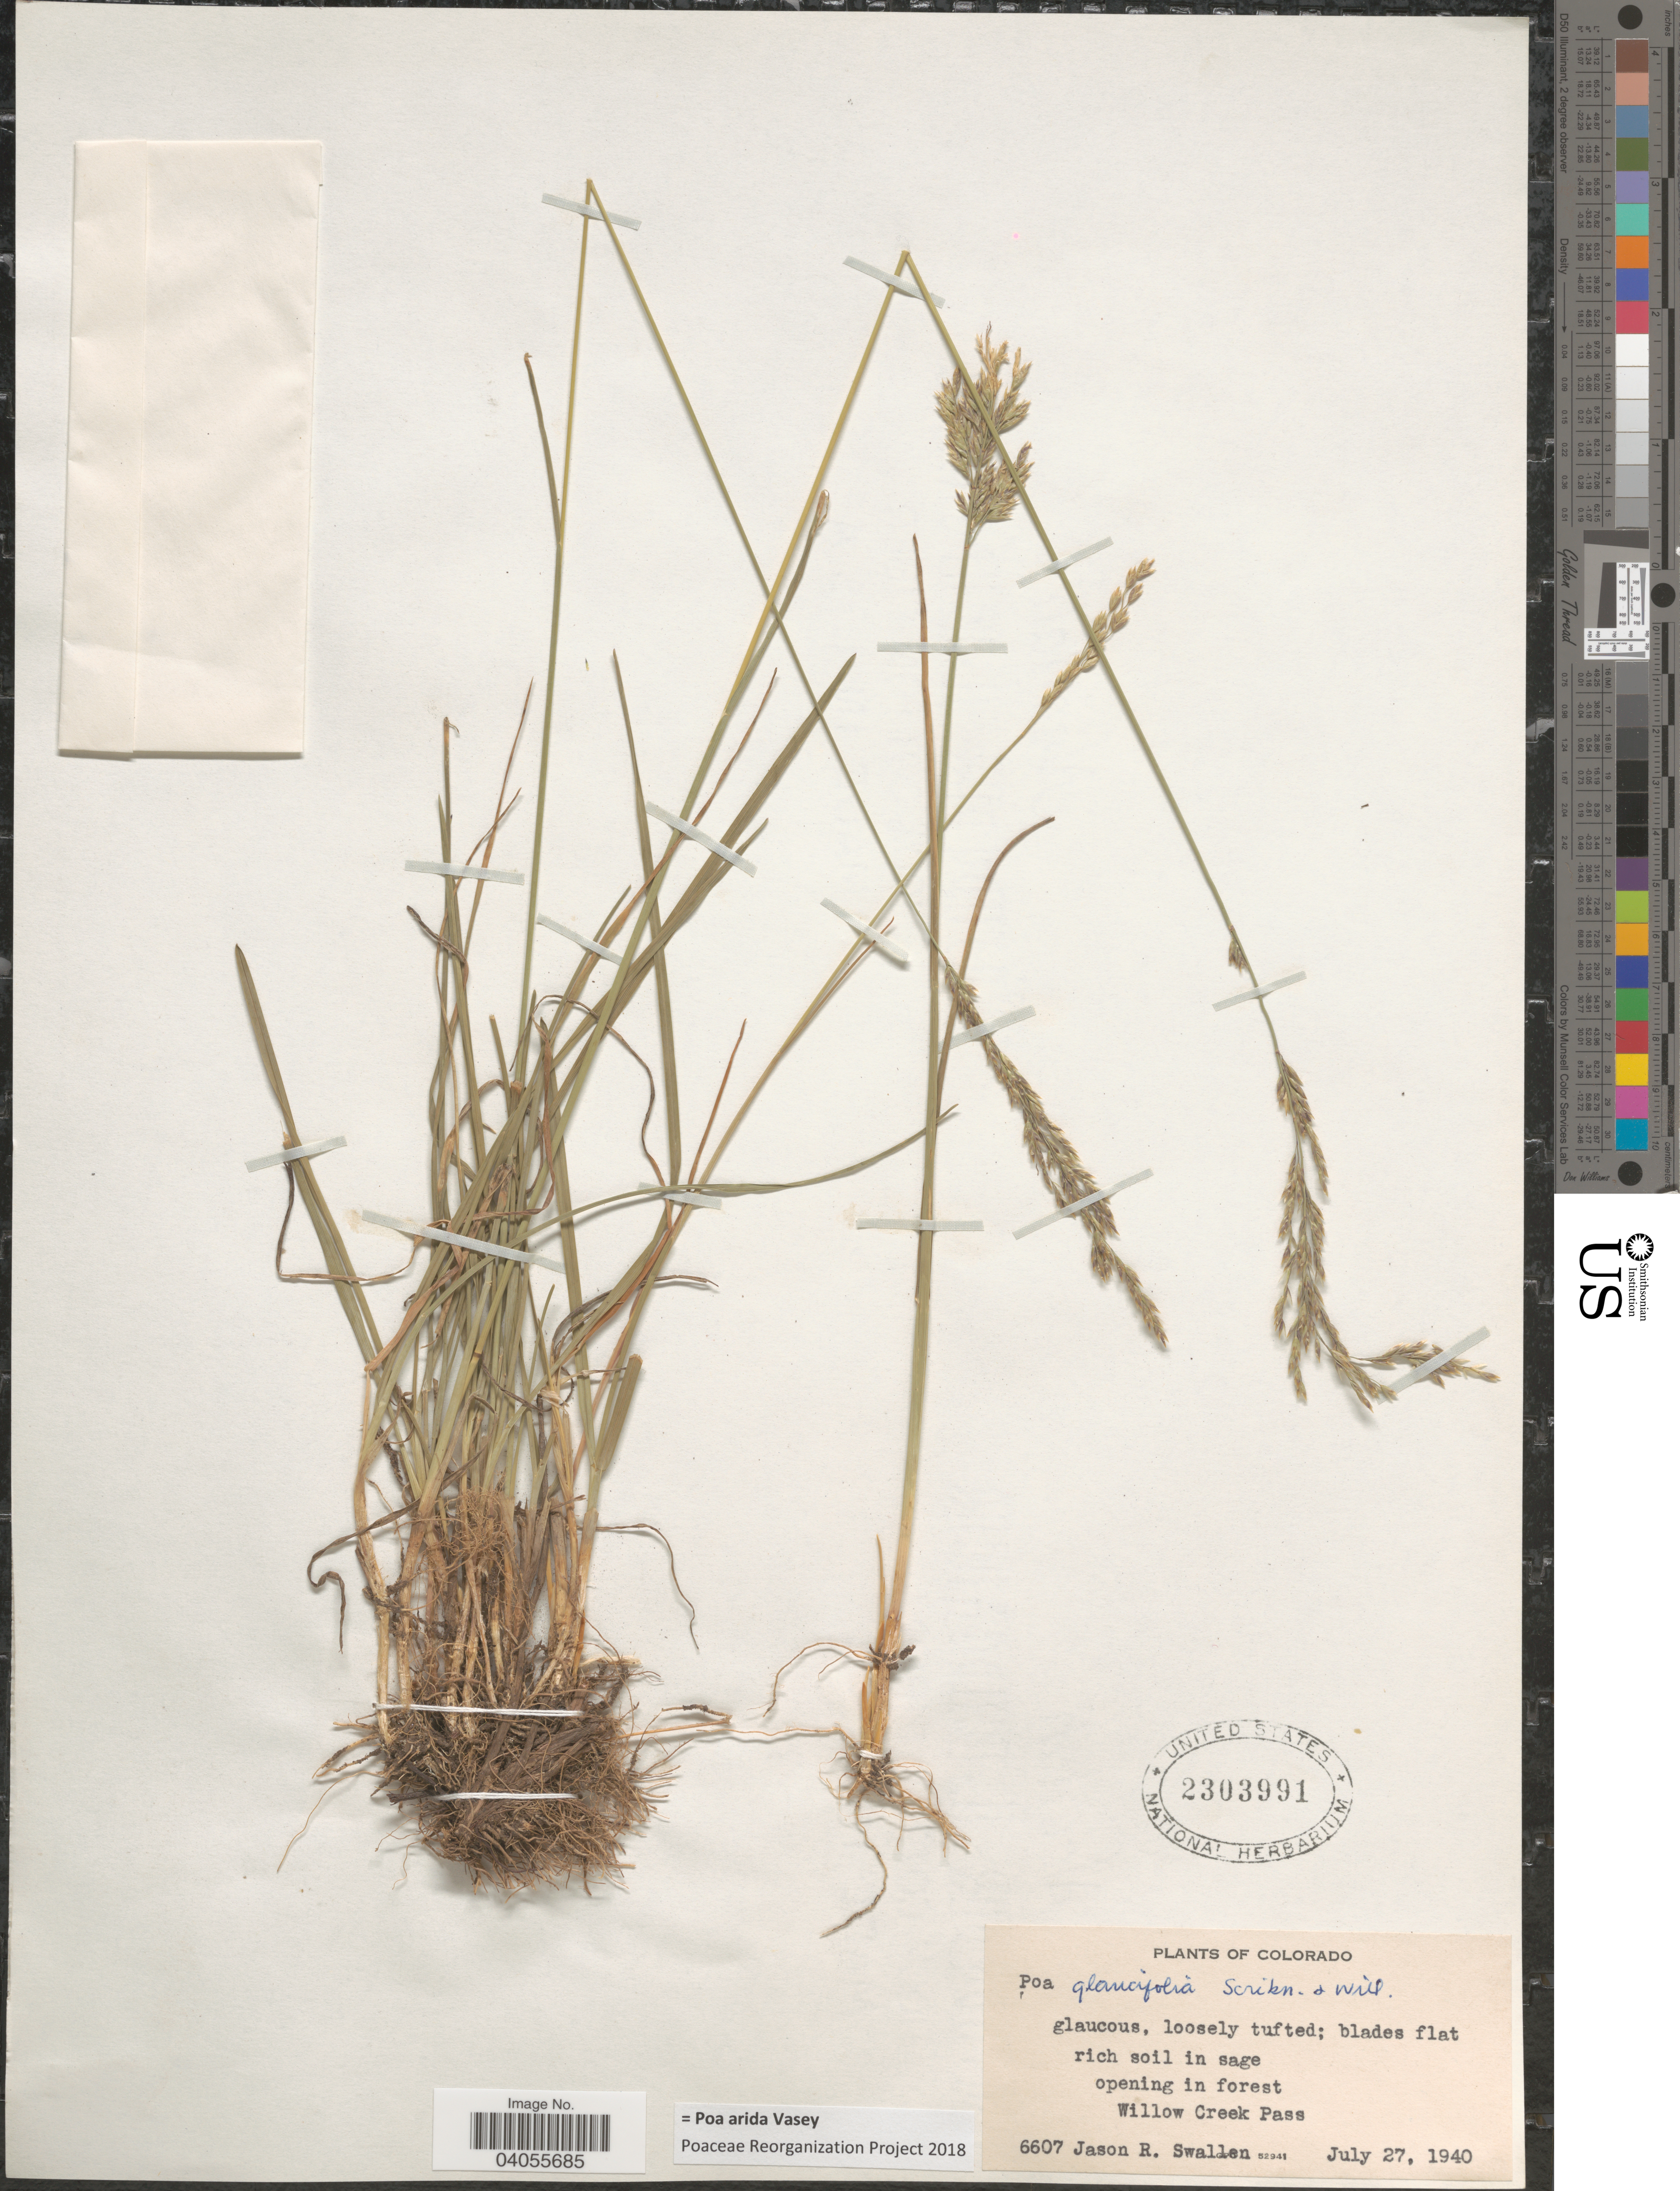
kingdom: Plantae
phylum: Tracheophyta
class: Liliopsida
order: Poales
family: Poaceae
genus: Poa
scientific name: Poa arida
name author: Vasey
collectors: J. R. Swallen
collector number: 6607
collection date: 1940-07-27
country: United States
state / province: Colorado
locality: Willow Creek Pass.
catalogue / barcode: US 2303991